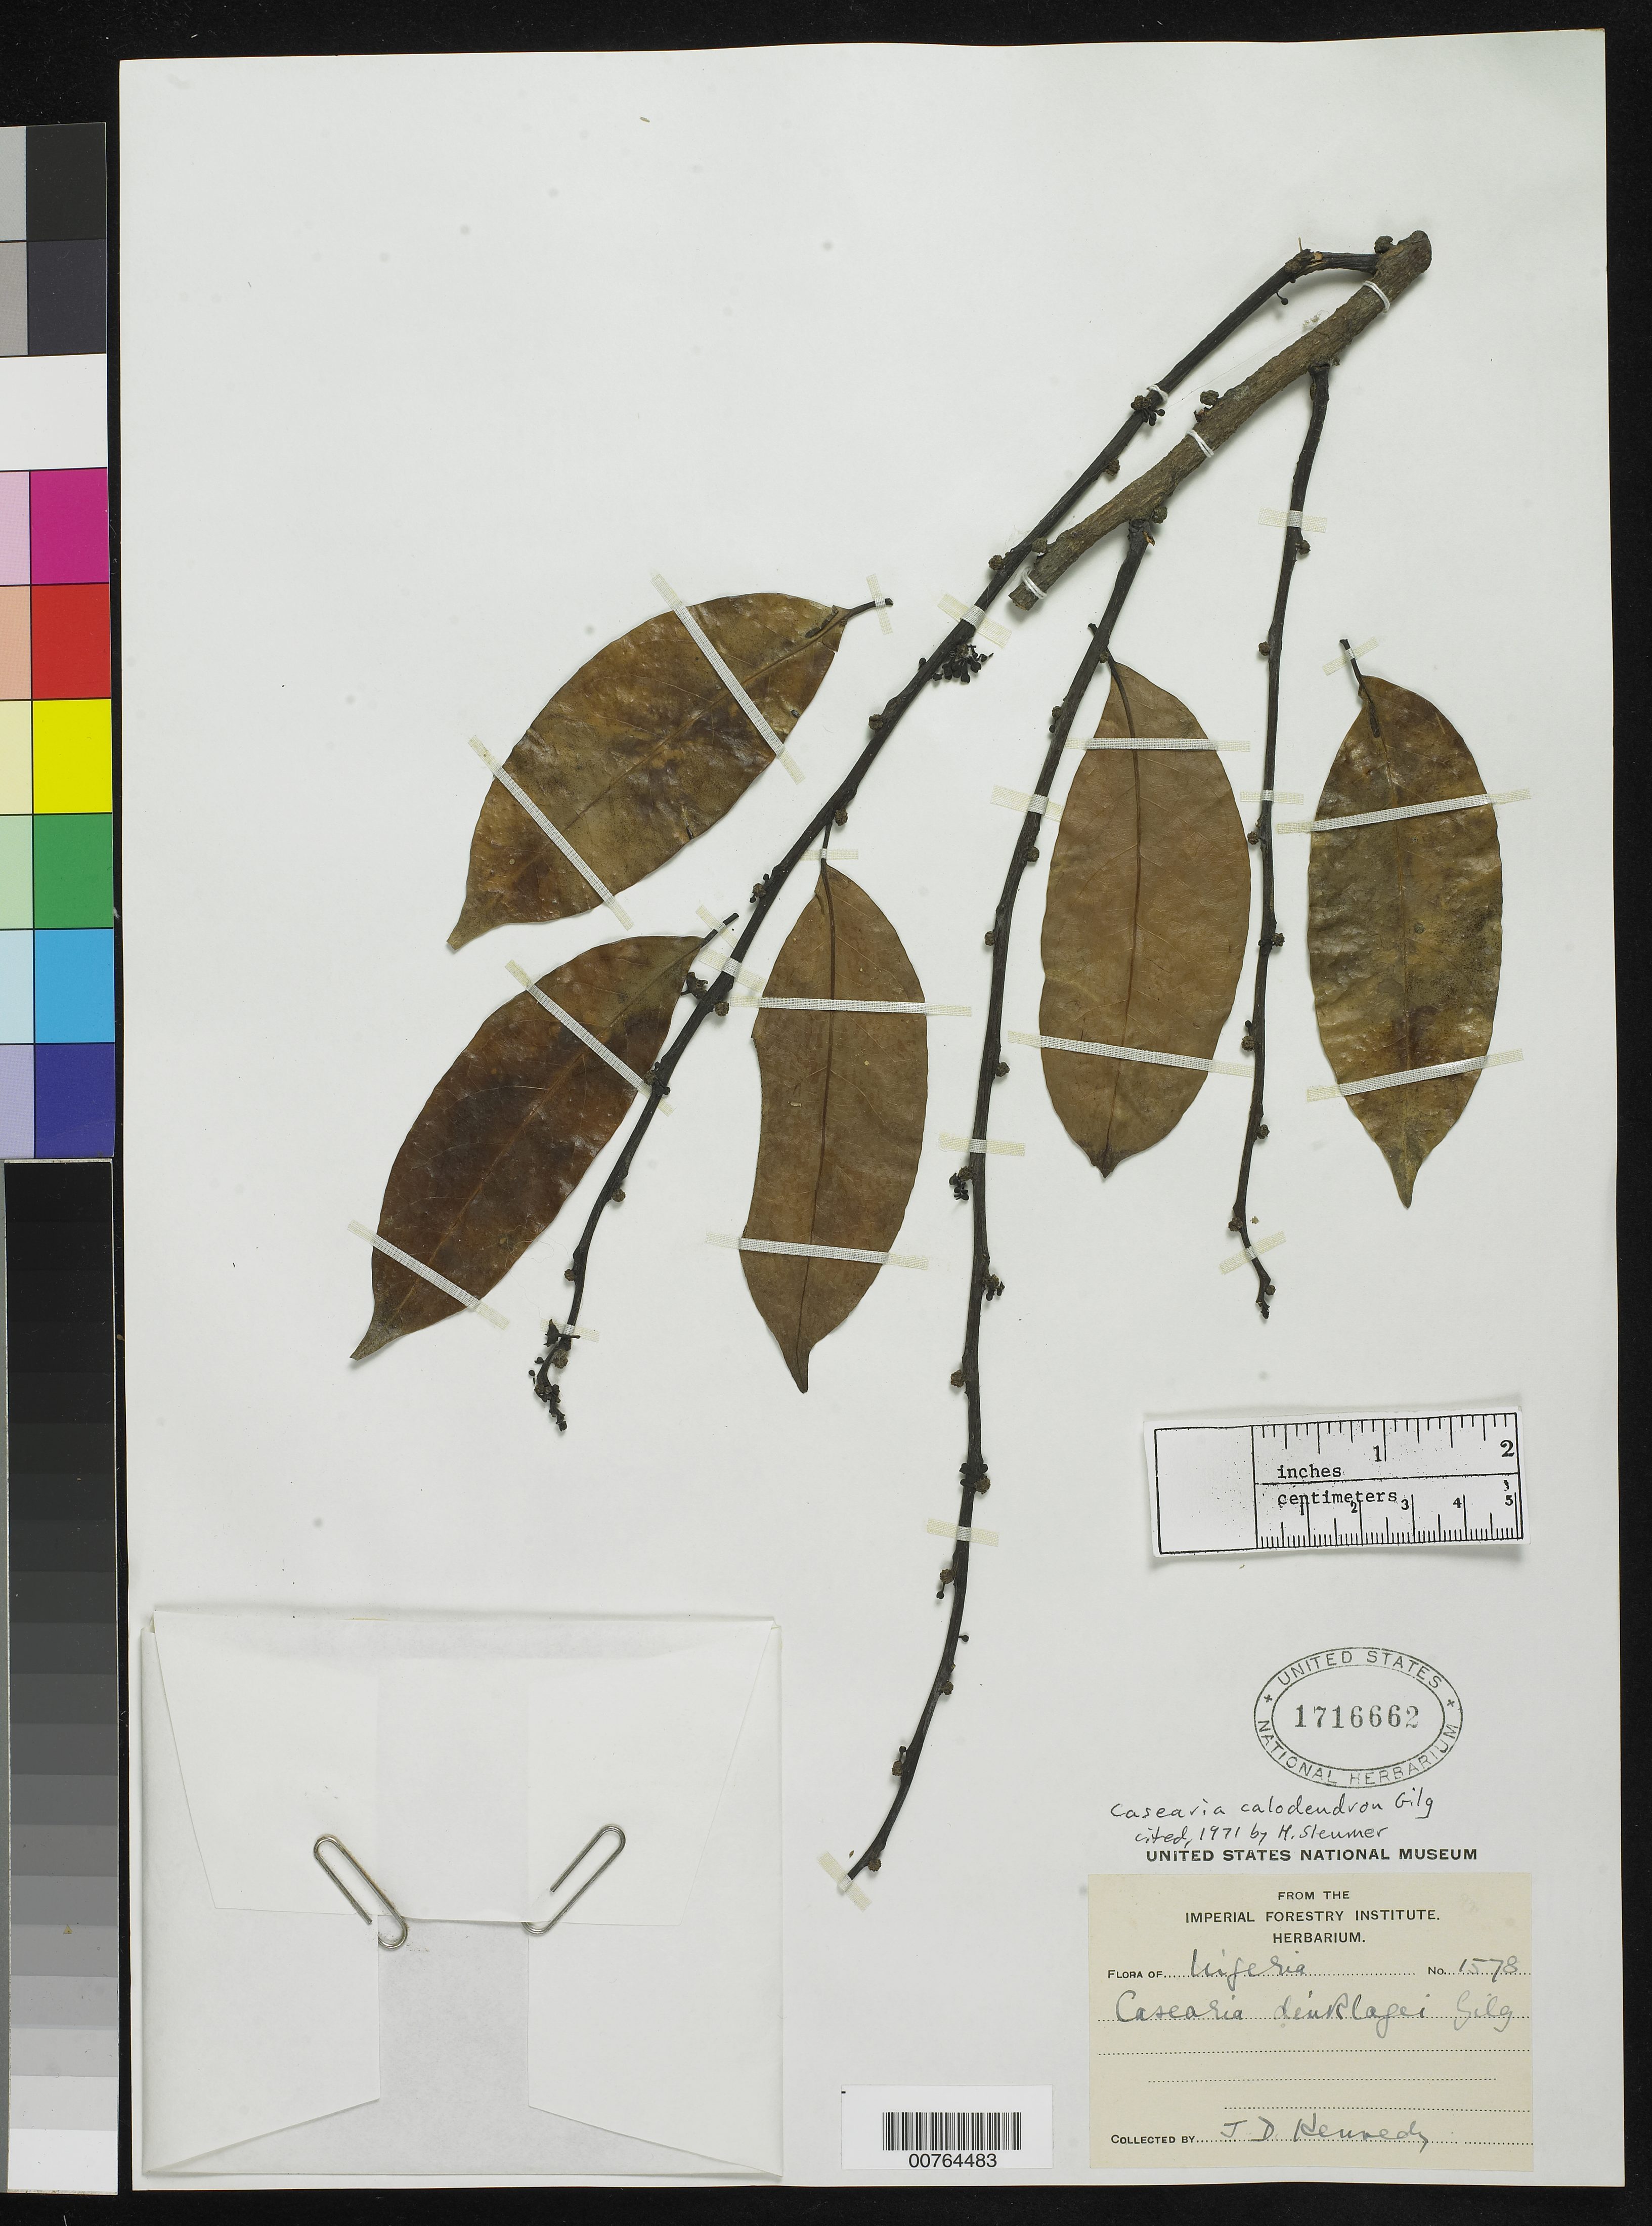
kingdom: Plantae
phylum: Tracheophyta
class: Magnoliopsida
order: Malpighiales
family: Salicaceae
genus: Casearia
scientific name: Casearia calodendron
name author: Gilg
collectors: J. D. Kennedy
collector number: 1578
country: Liberia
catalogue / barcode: US 1716662